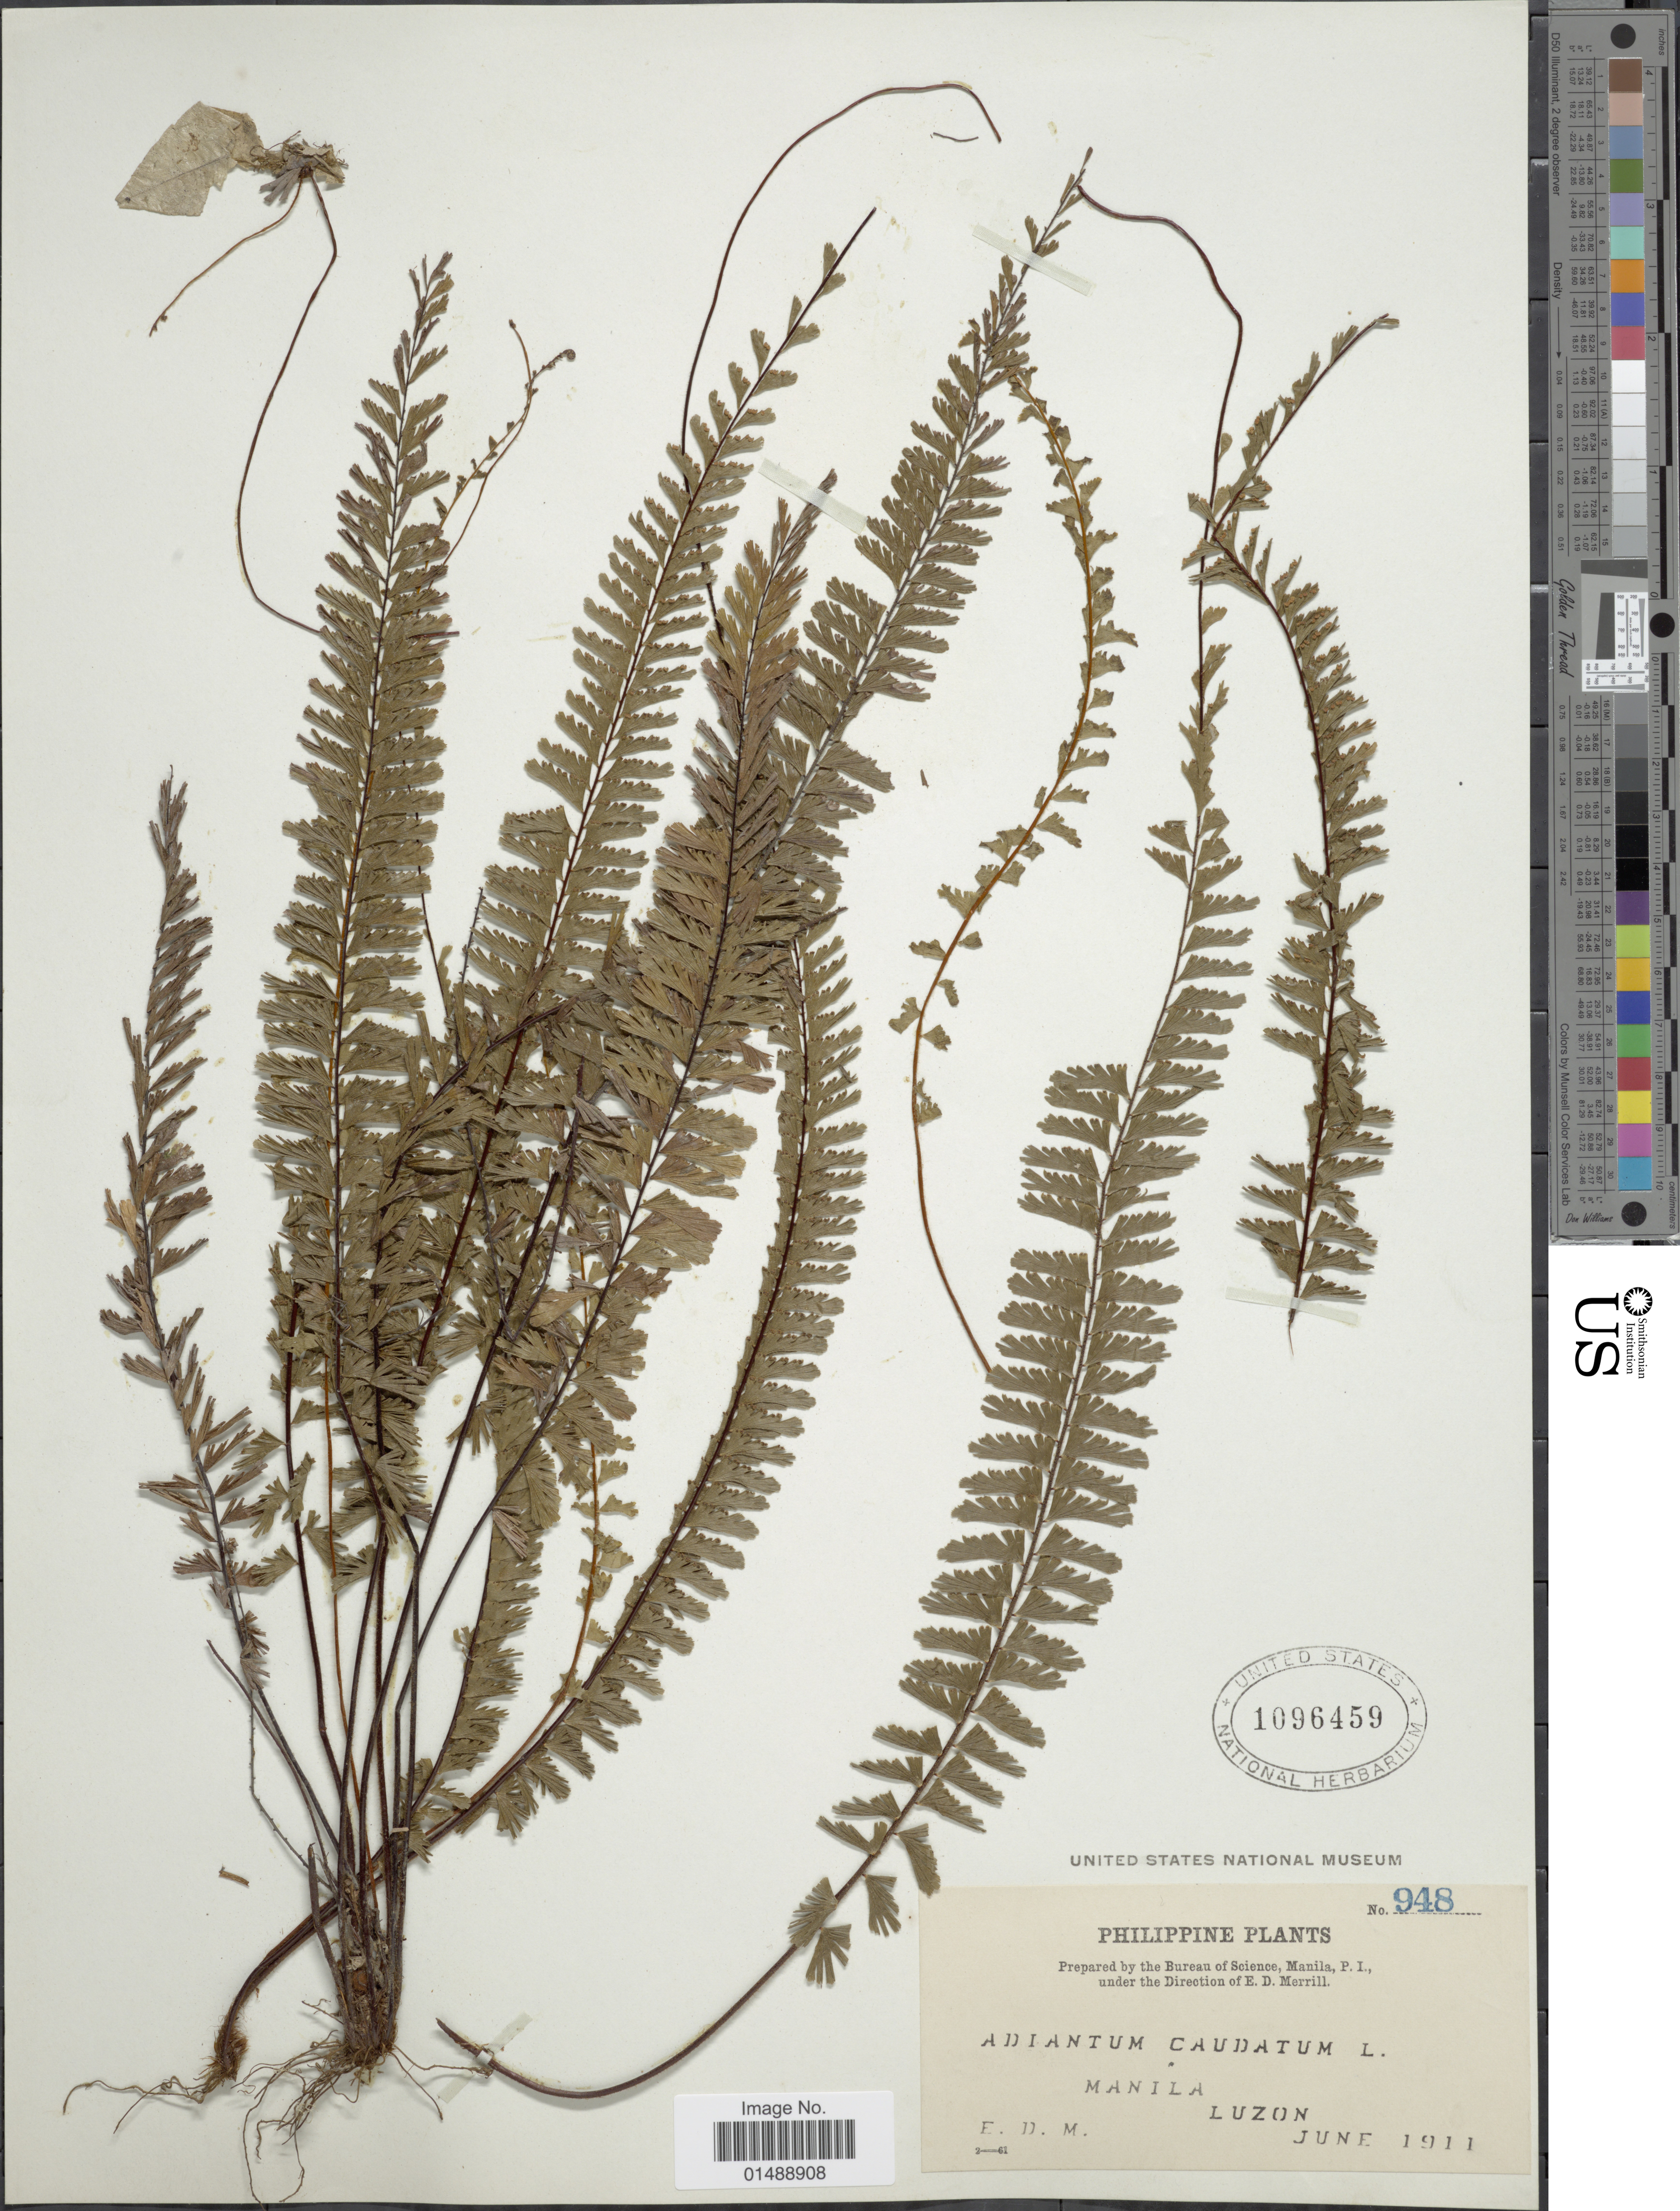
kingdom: Plantae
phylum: Tracheophyta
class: Polypodiopsida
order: Polypodiales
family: Pteridaceae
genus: Adiantum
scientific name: Adiantum caudatum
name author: L.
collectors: E. Merrill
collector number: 948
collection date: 1911-06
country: Philippines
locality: Manila, Luzon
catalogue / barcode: US 1096459